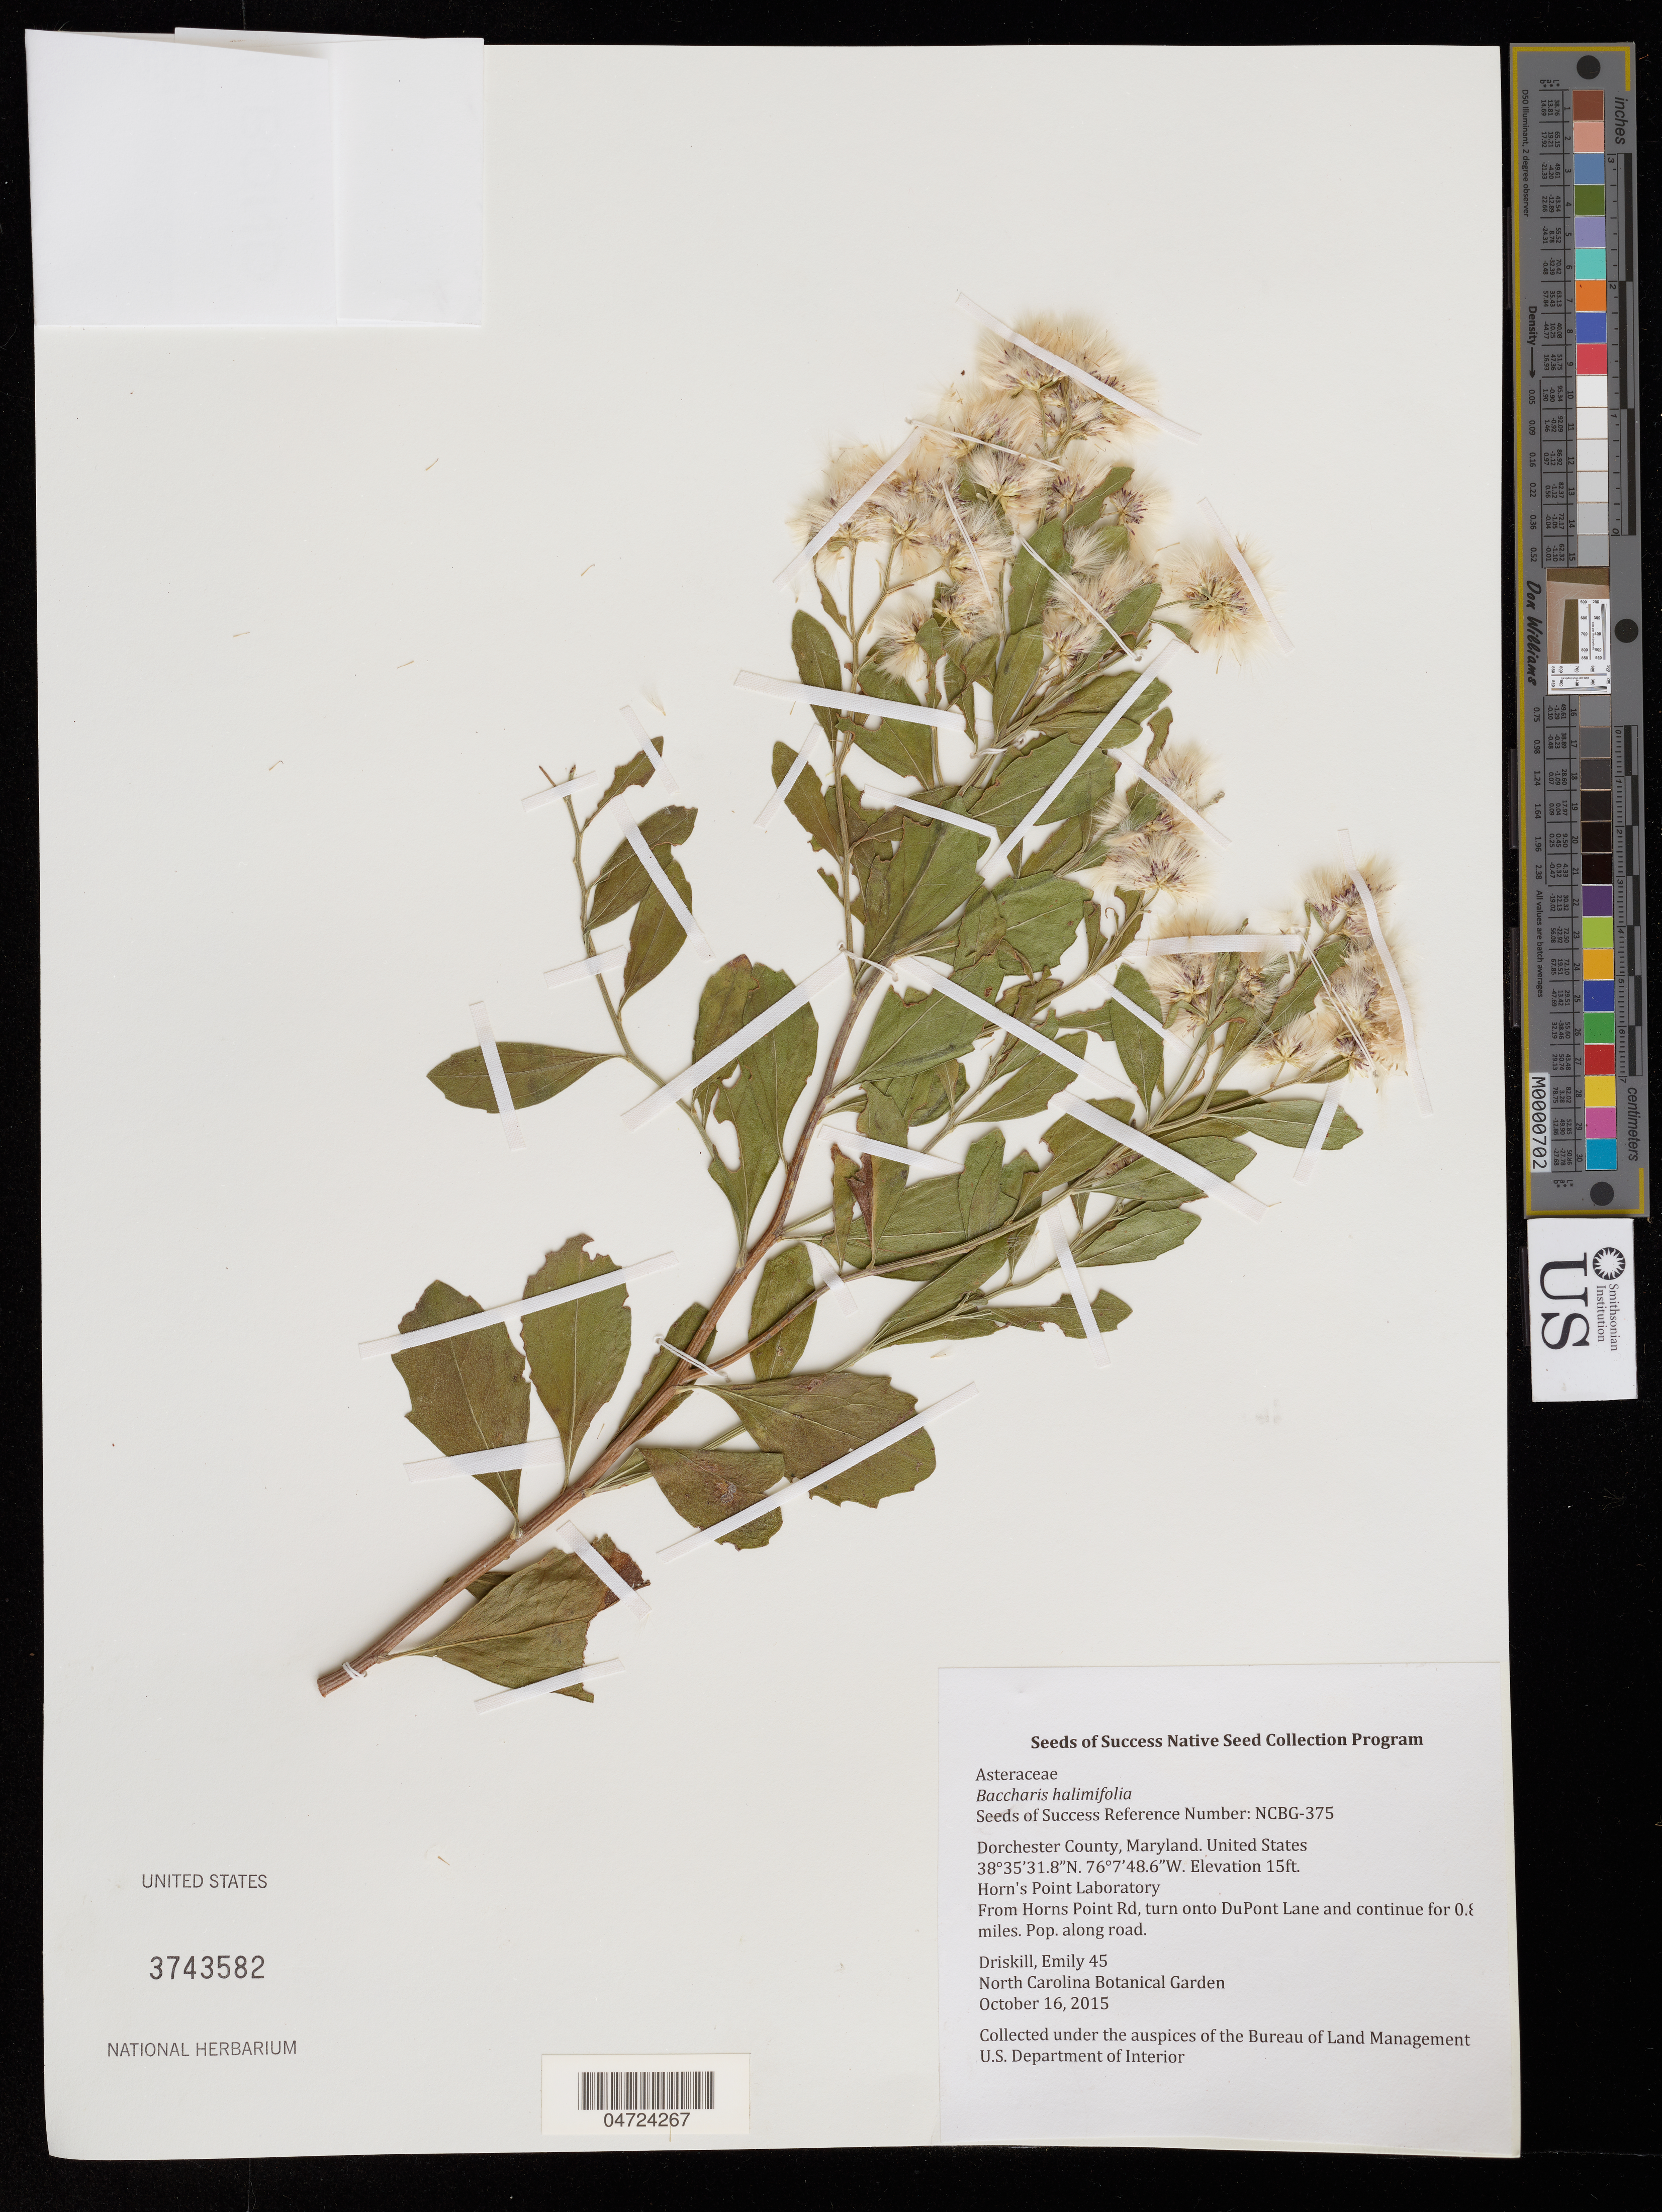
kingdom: Plantae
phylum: Tracheophyta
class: Magnoliopsida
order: Asterales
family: Asteraceae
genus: Baccharis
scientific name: Baccharis halimifolia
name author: L.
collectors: E. Driskill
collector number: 45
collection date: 2015-10-16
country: United States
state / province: Maryland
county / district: Dorchester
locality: Dorchester County. Horn's Point Laboratory. From Horns Point Rd, turn onto DuPont Lane and continue for 0.8 miles. Pop. along road.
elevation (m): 5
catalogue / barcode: US 3743582